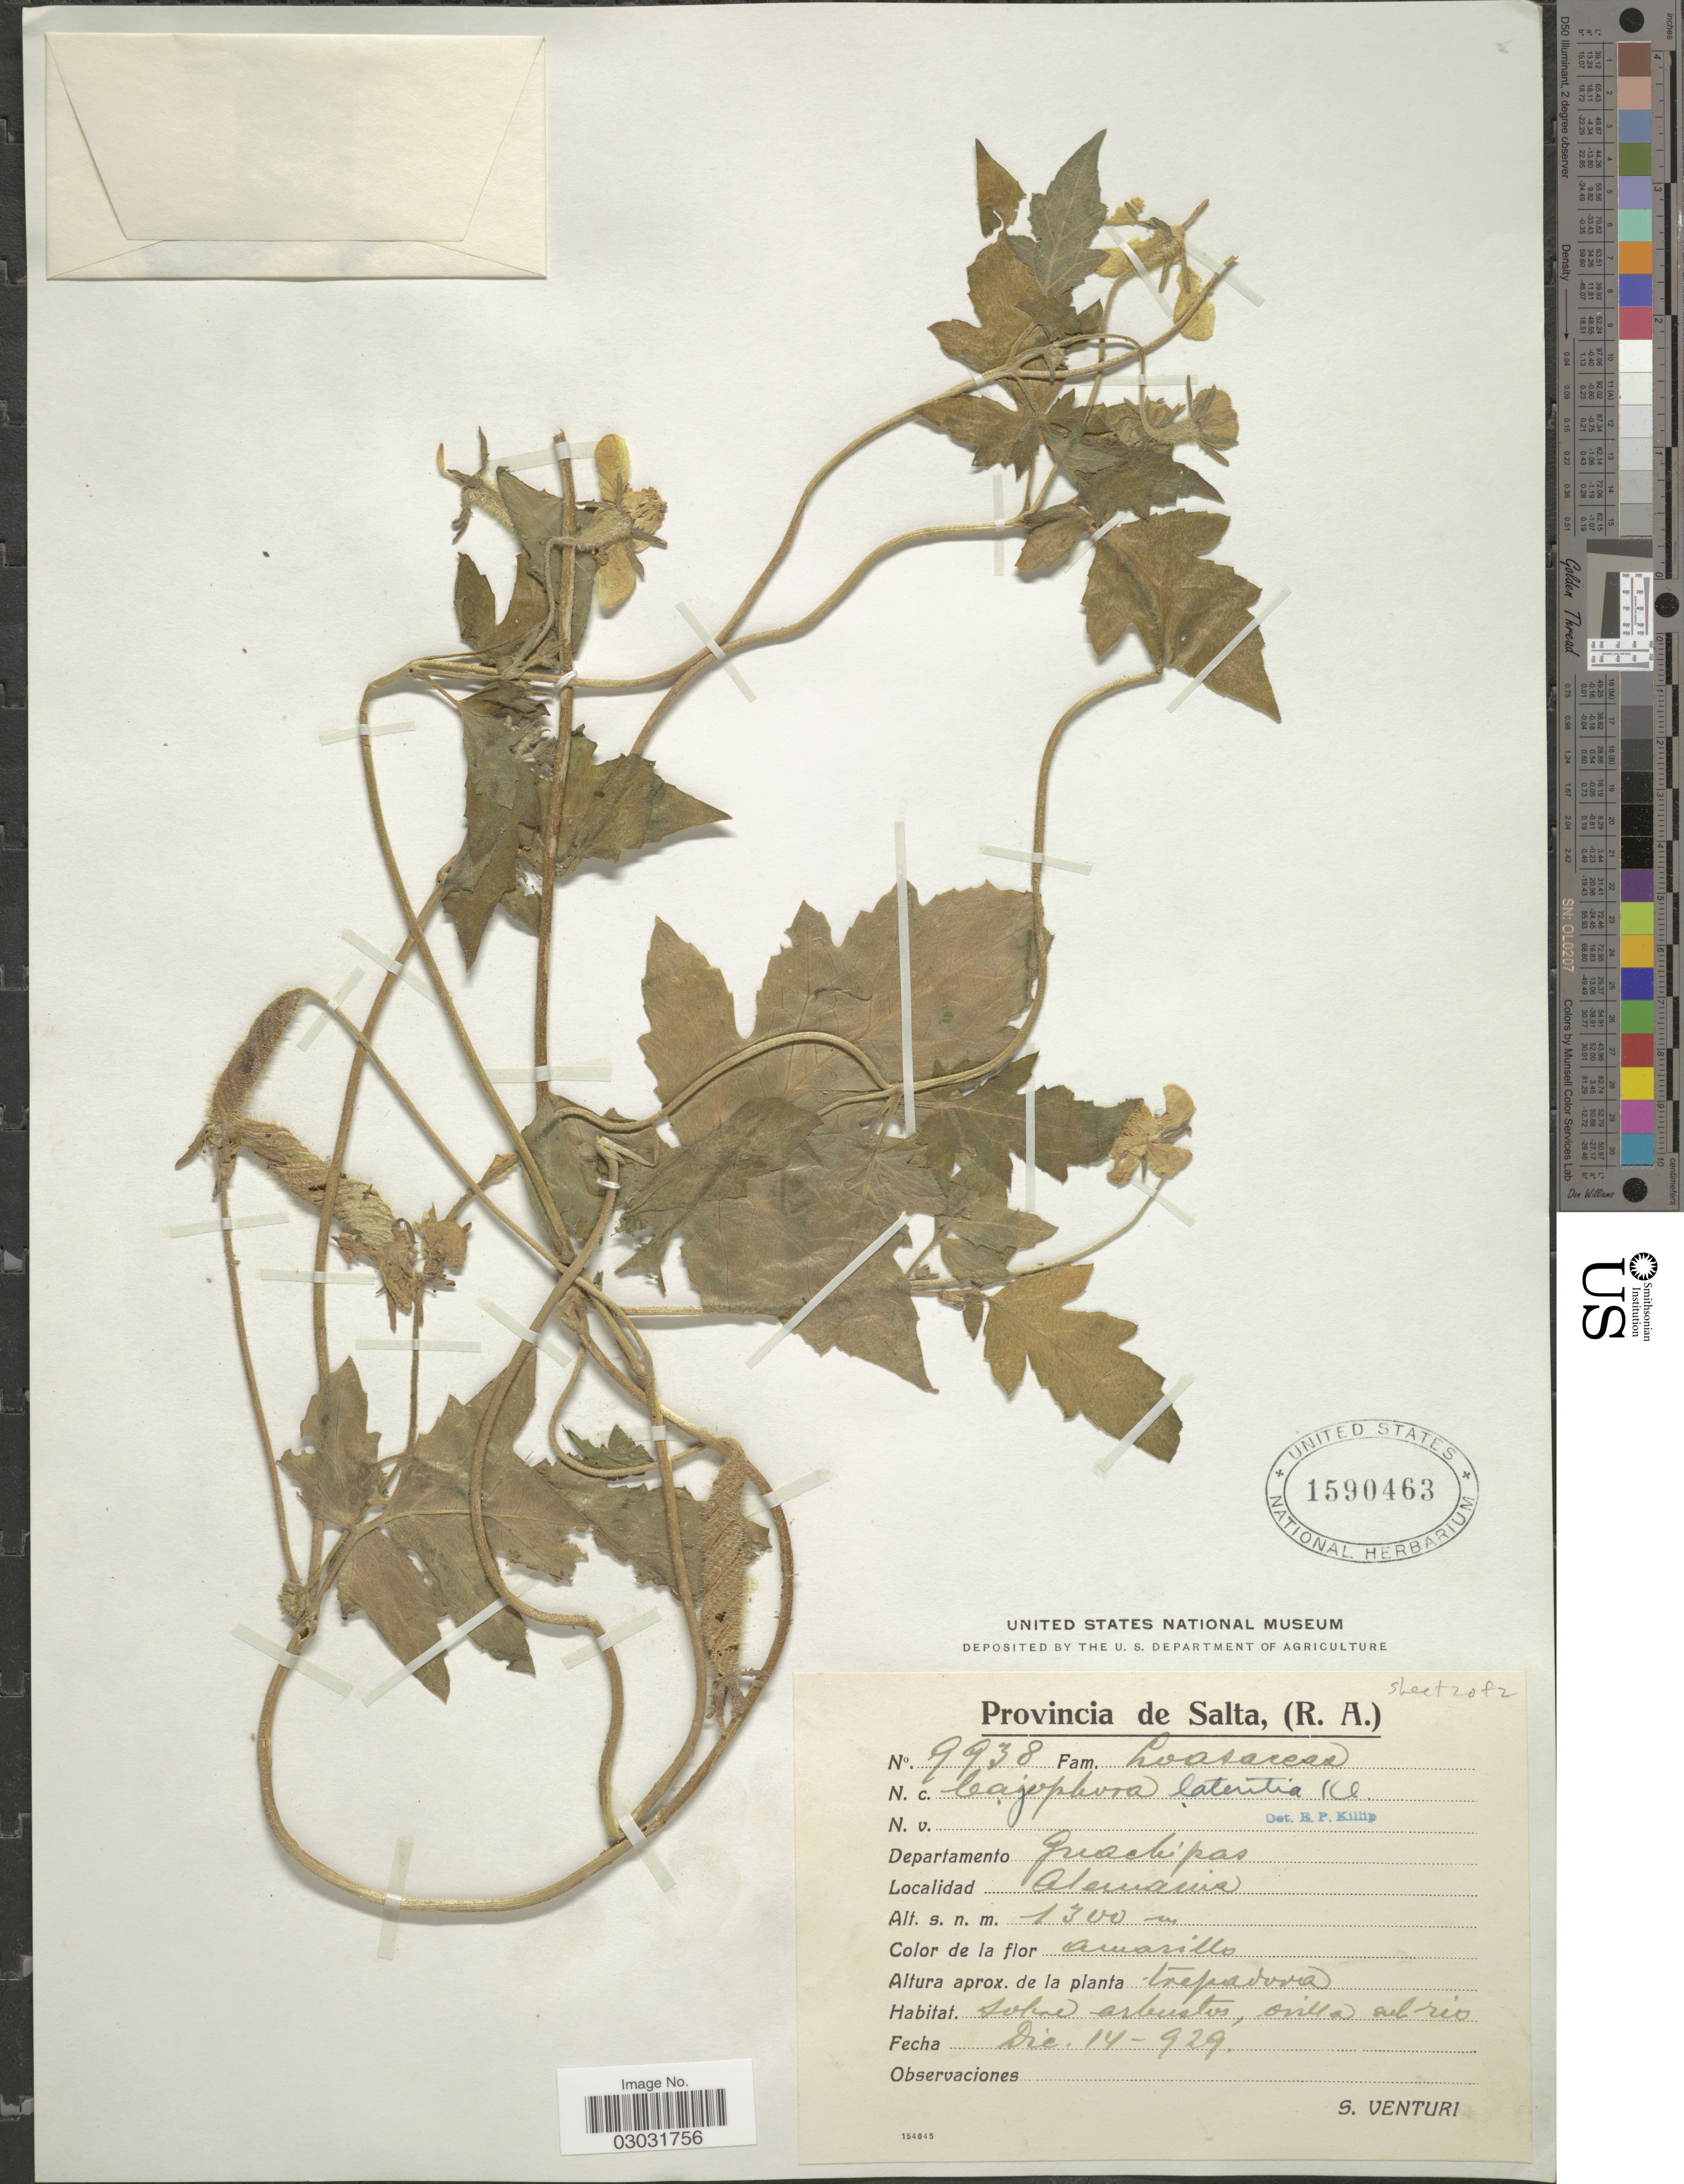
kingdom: Plantae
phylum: Tracheophyta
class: Magnoliopsida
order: Cornales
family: Loasaceae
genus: Caiophora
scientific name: Caiophora lateritia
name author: Klotzsch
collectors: S. Venturi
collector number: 9938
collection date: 1929-12-14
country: Argentina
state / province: Salta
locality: Departamento Guachipas. Alemania.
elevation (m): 1300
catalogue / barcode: US 1590463